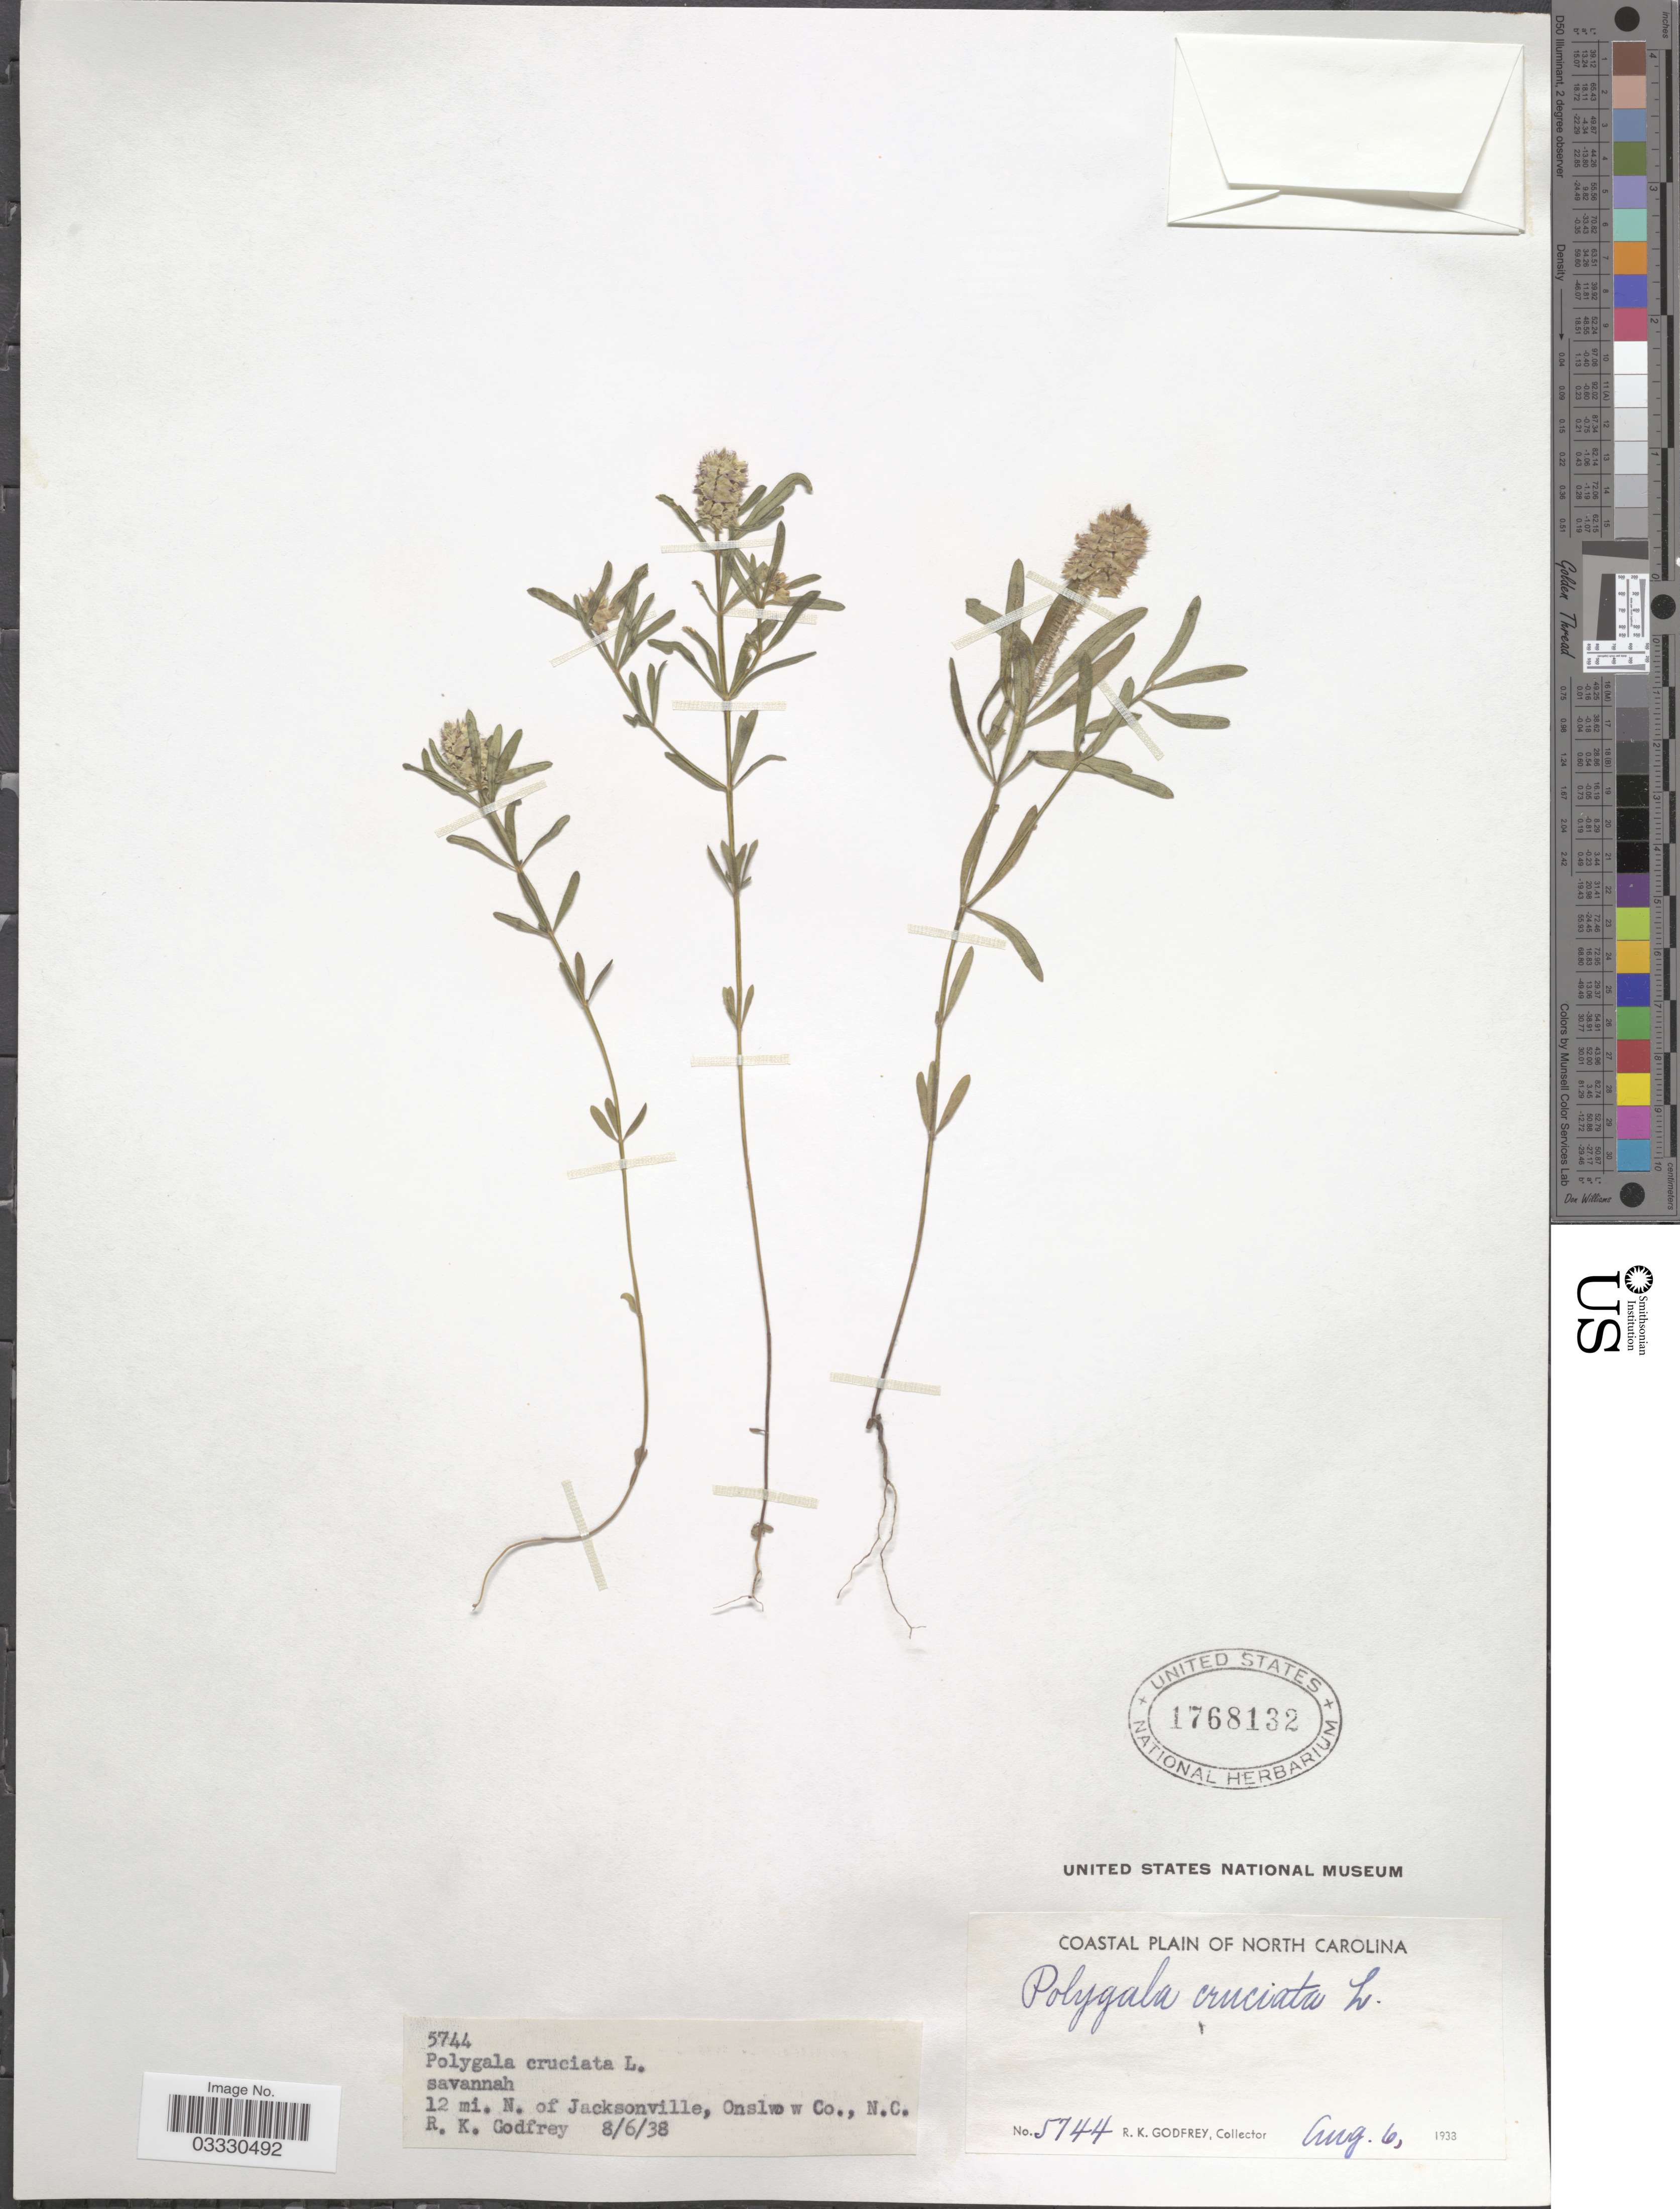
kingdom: Plantae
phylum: Tracheophyta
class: Magnoliopsida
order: Fabales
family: Polygalaceae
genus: Polygala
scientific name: Polygala cruciata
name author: L.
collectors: R. K. Godfrey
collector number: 5744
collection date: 1938-08-06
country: United States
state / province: North Carolina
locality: Coastal plain of North Carolina. 12 mi. N. of Jacksonville, Onslow Co.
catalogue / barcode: US 1768132